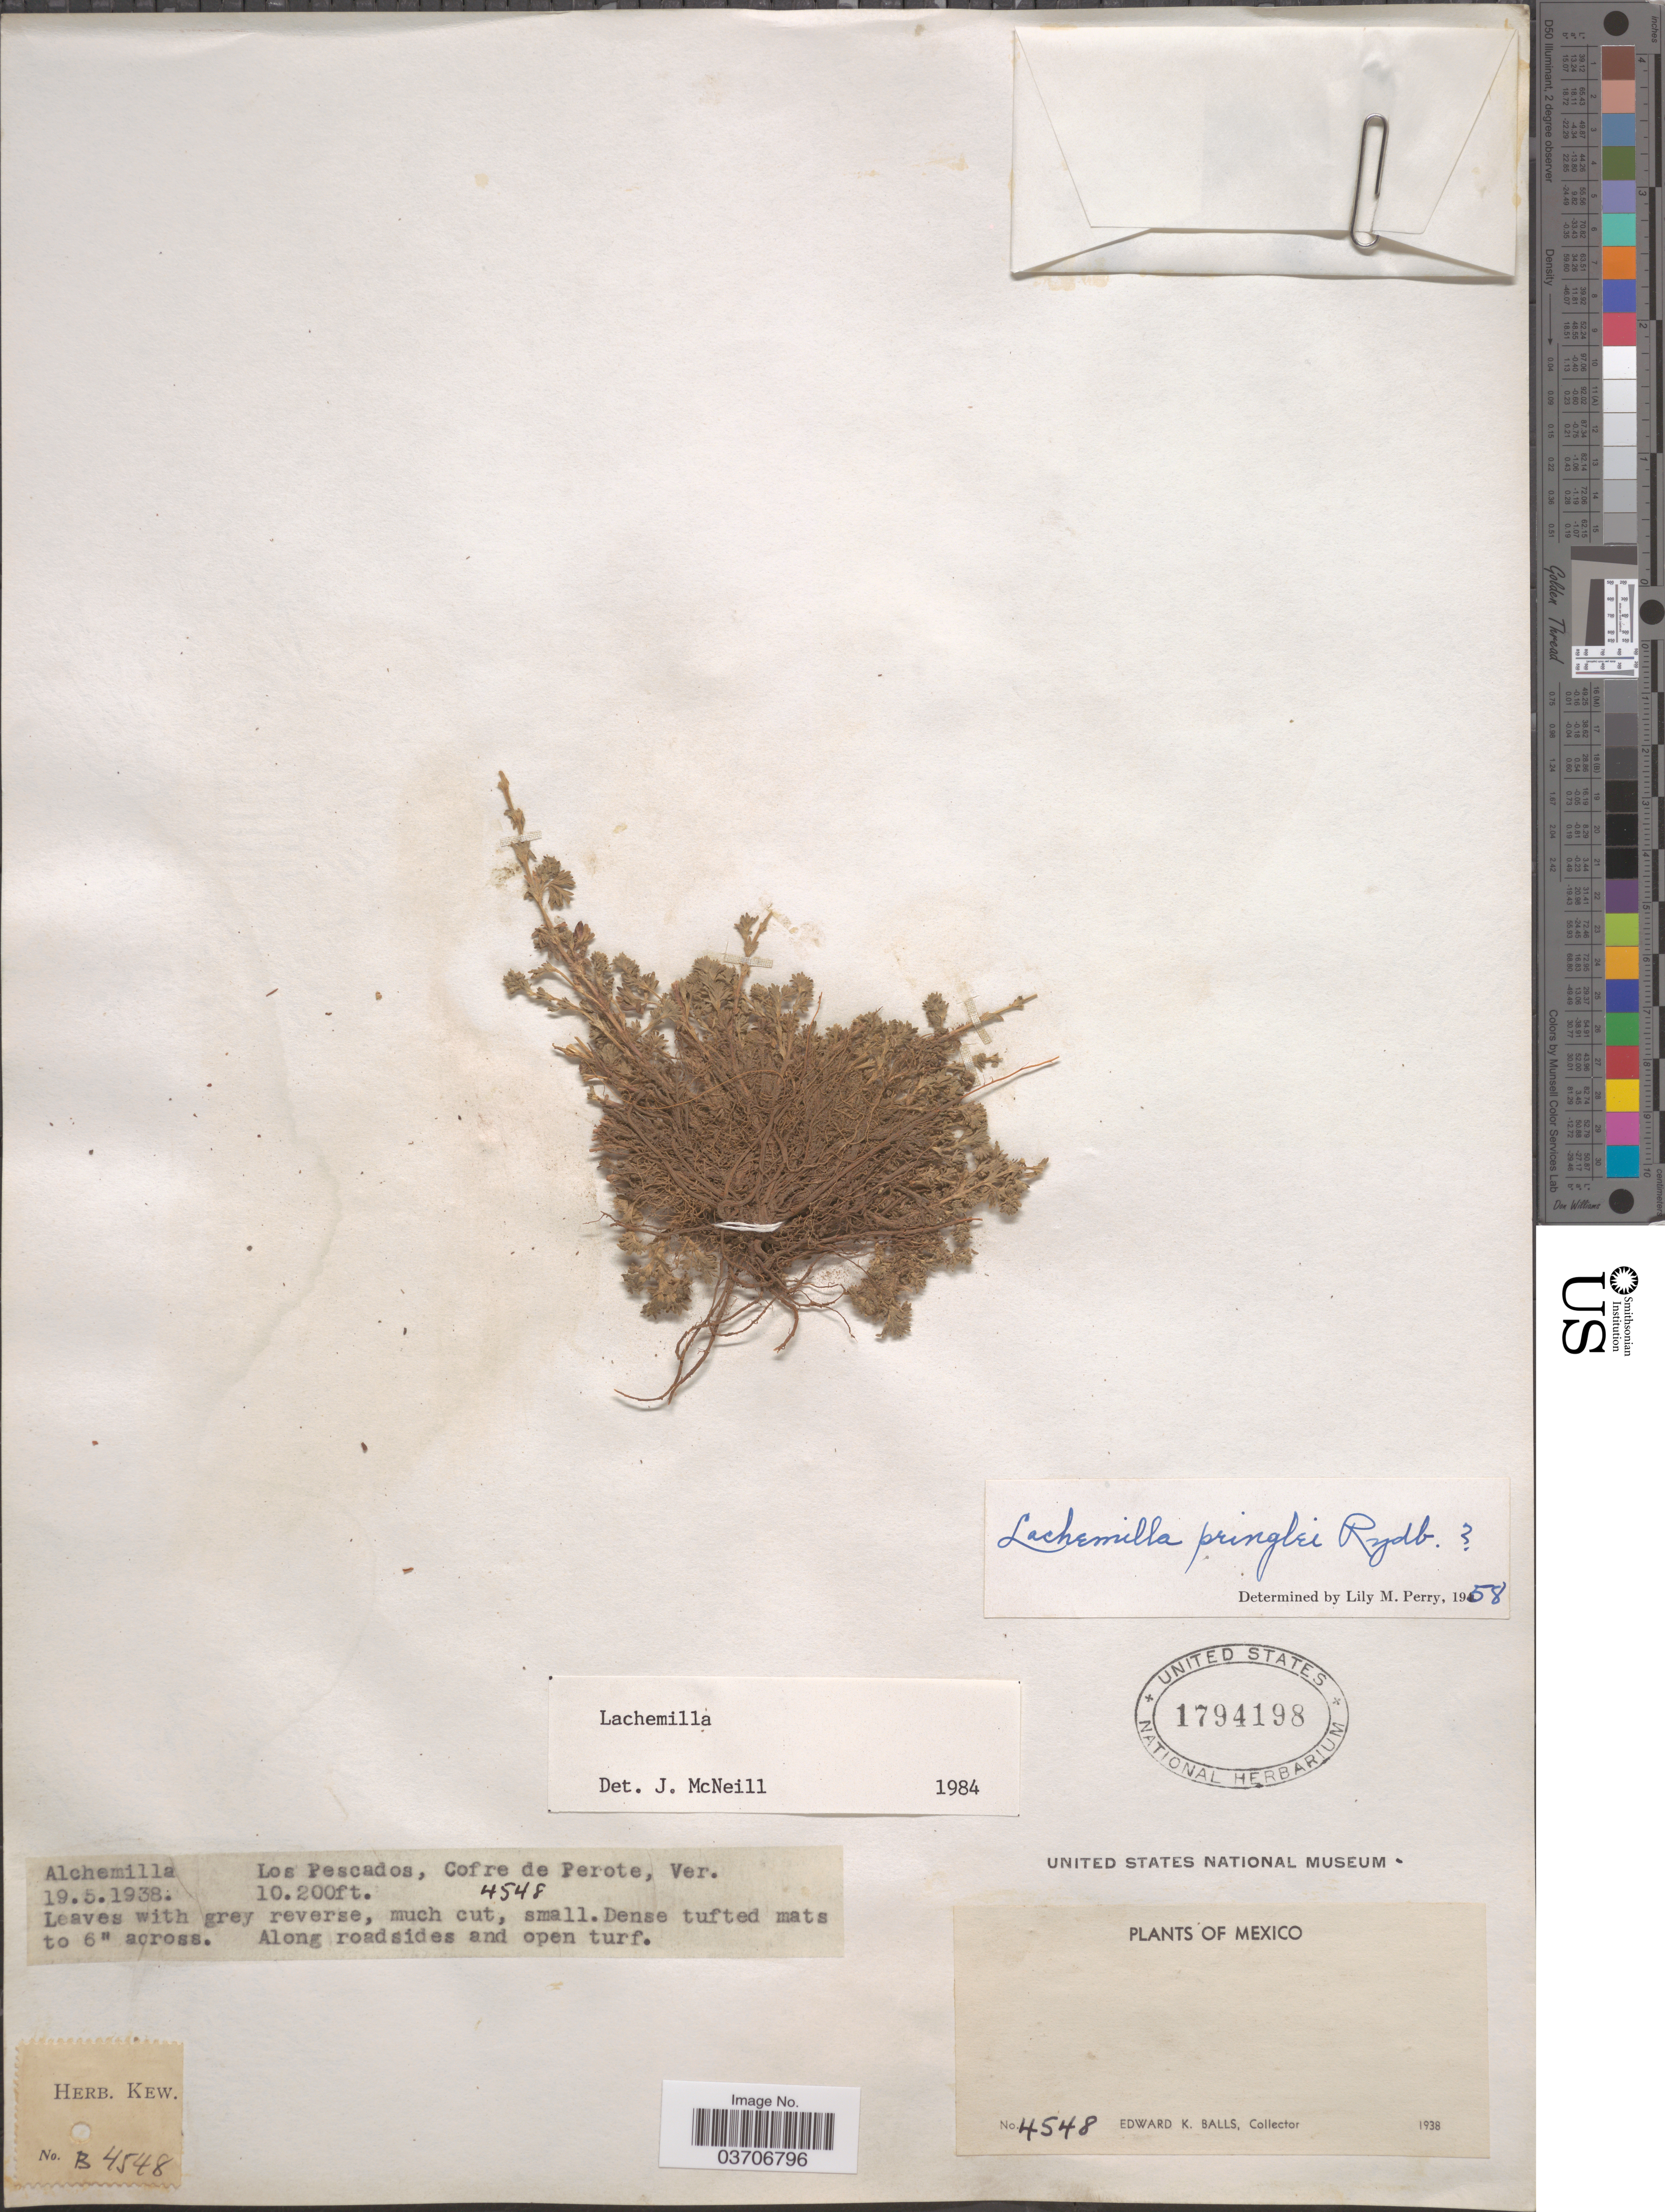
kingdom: Plantae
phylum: Tracheophyta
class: Magnoliopsida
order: Rosales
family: Rosaceae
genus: Lachemilla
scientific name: Lachemilla sp.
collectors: E. K. Balls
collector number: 4548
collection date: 1938-05-19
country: Mexico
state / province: Veracruz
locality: Los Pescados, Cofre de Perote, Ver.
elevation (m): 3109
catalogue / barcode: US 1794198